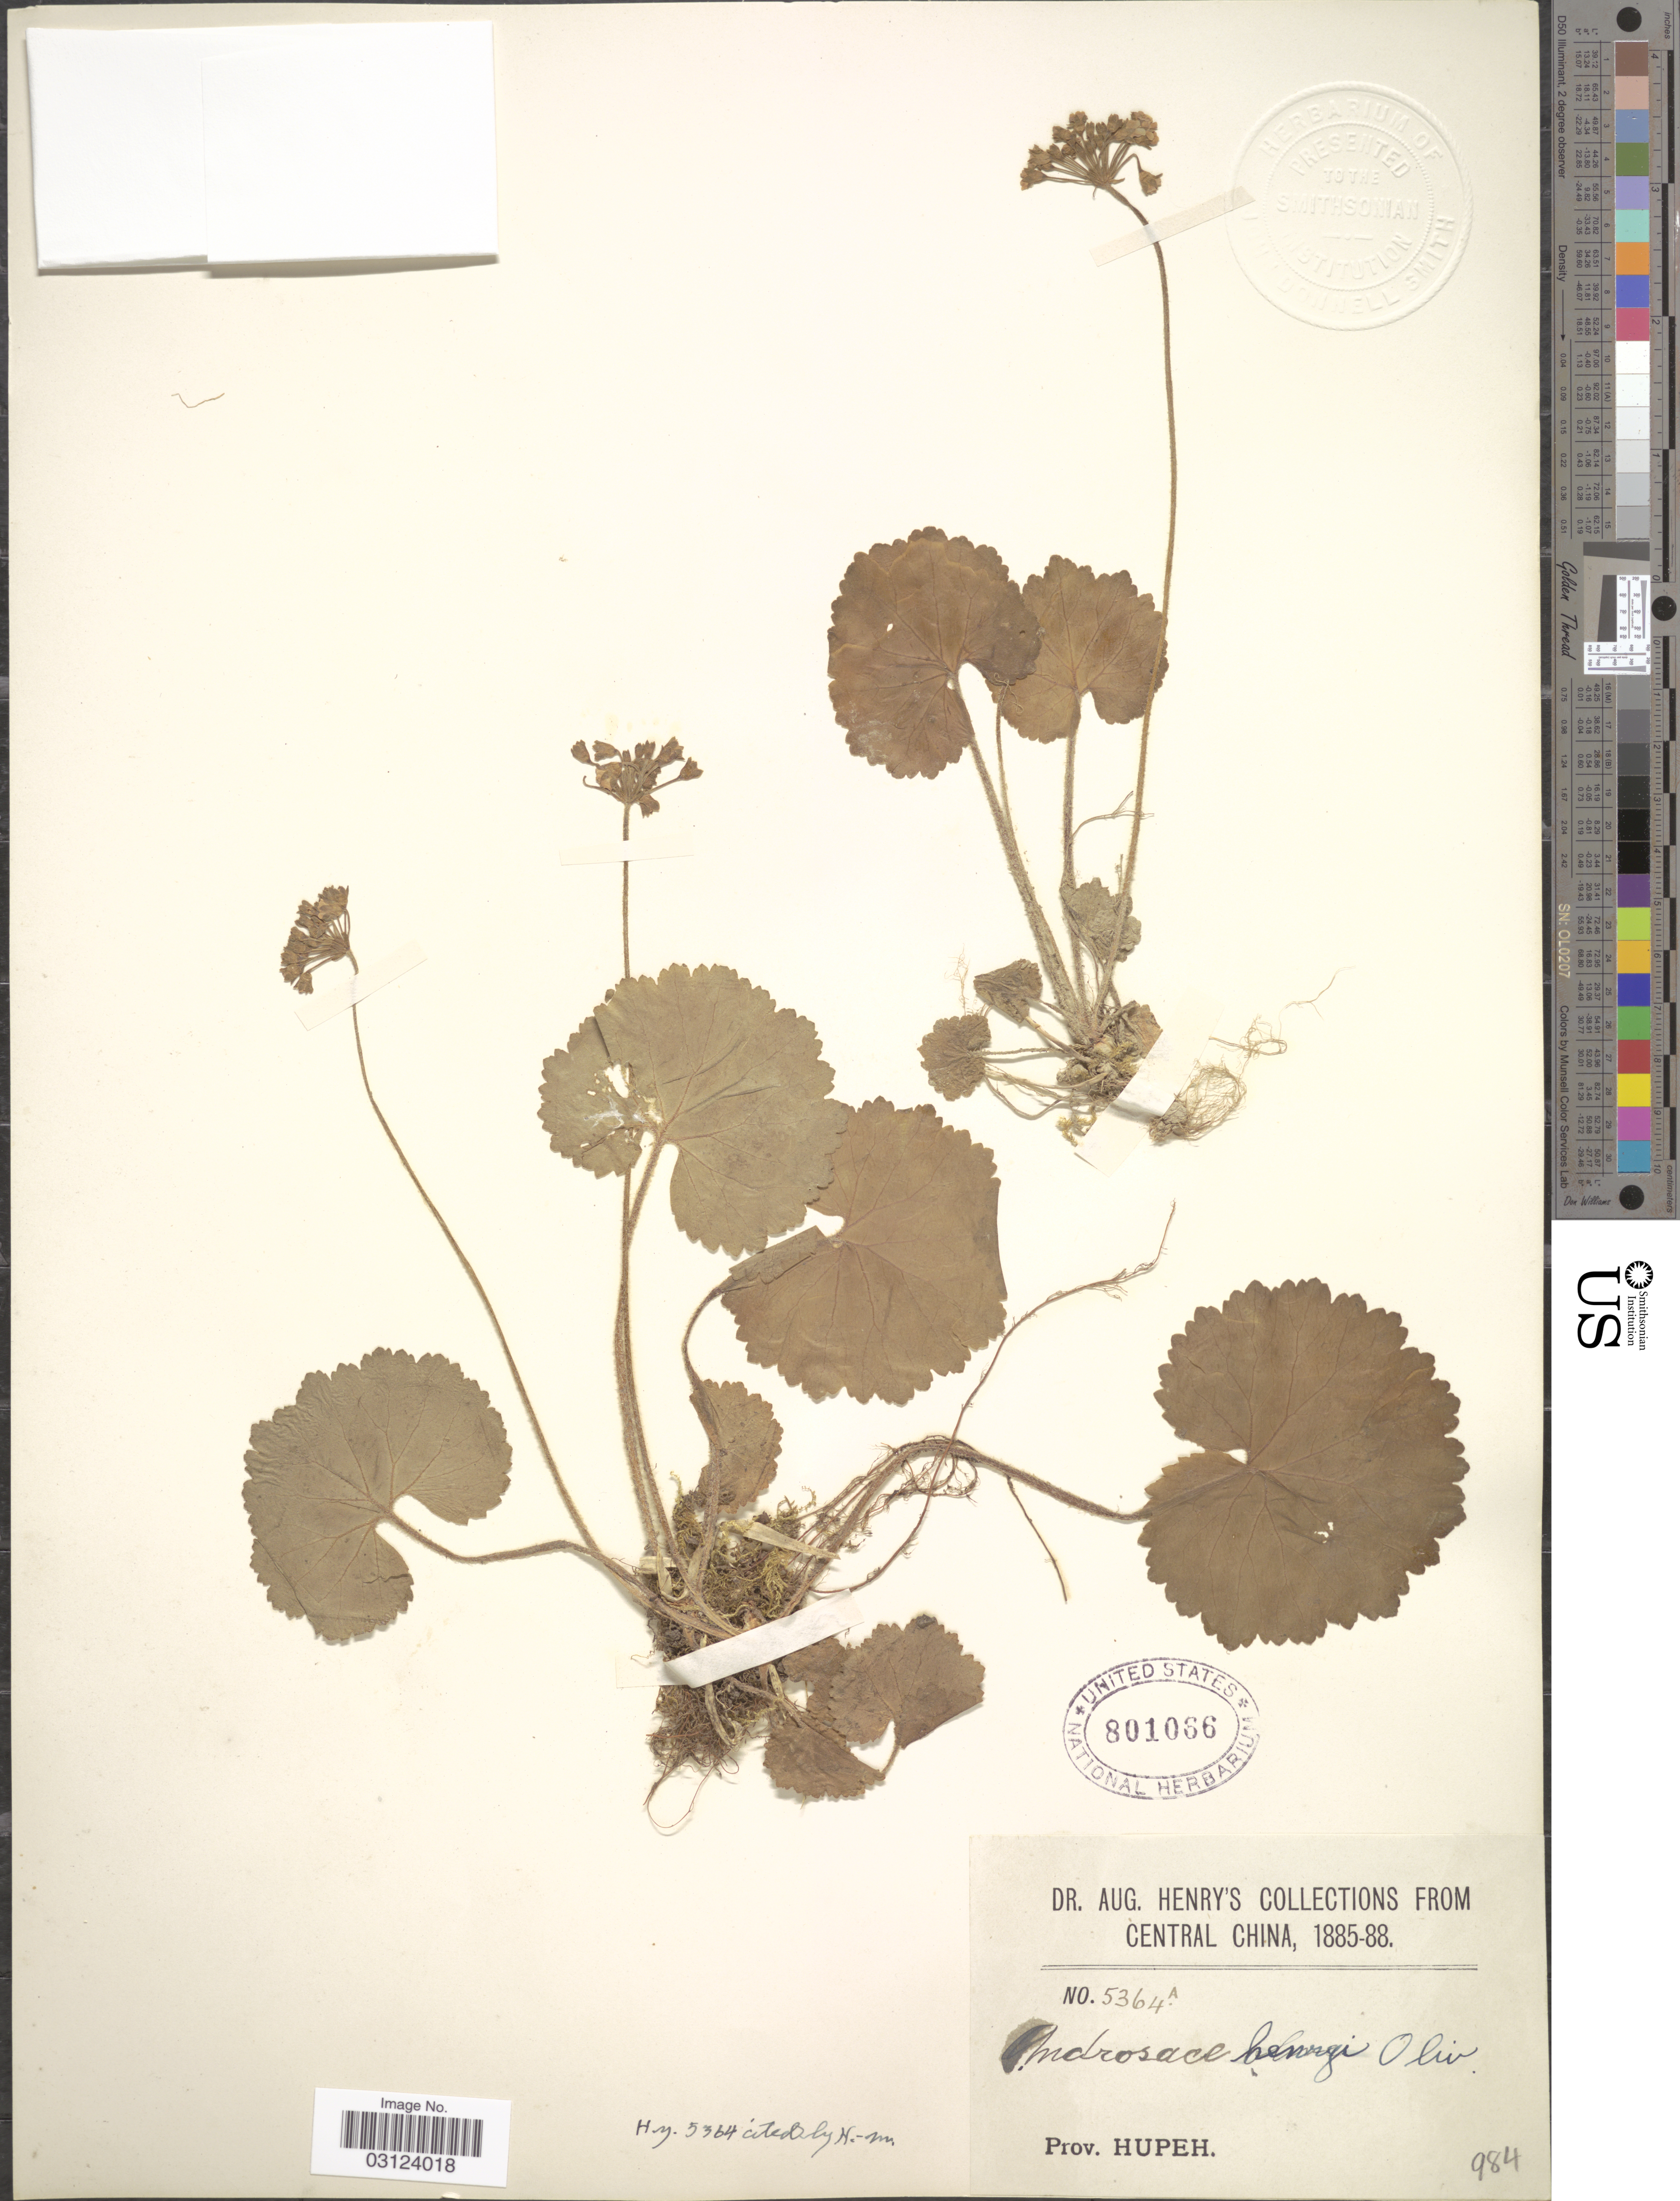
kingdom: Plantae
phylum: Tracheophyta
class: Magnoliopsida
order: Ericales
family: Primulaceae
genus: Androsace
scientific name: Androsace henryi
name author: Oliv.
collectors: A. Henry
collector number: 5364 A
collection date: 1885/1888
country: China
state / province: Hubei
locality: Central China, Prov. Hupeh.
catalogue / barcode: US 801066